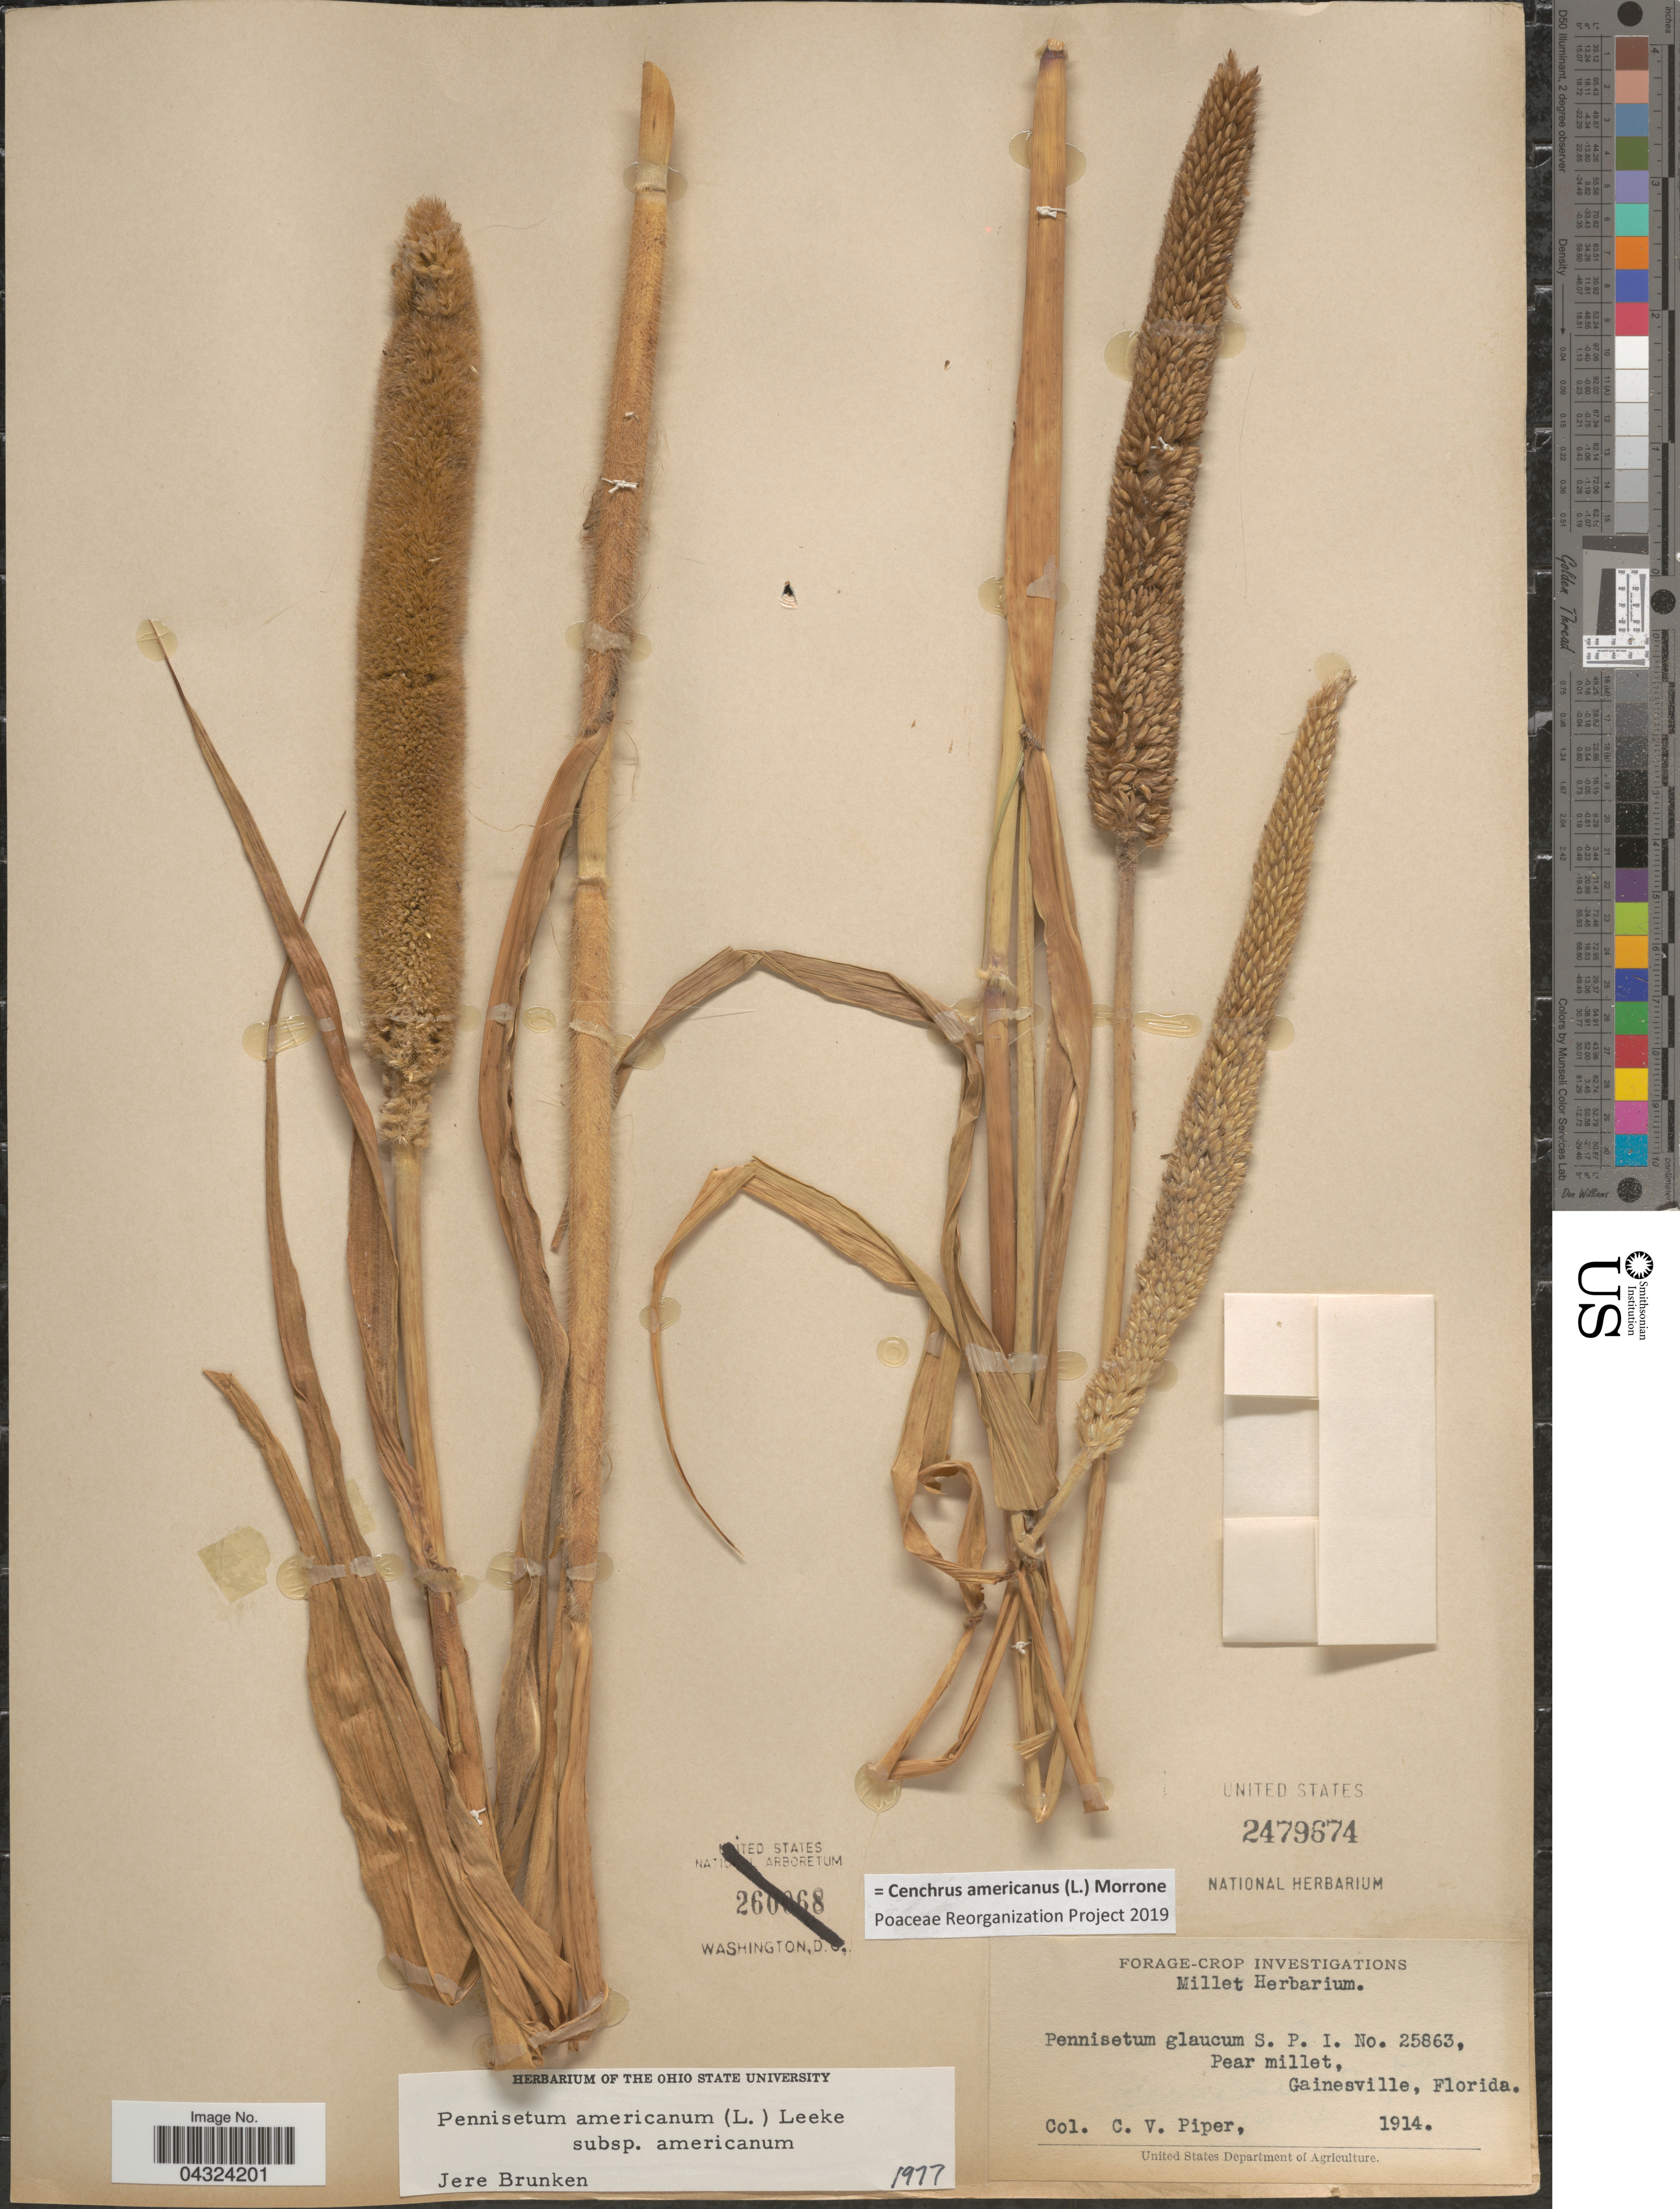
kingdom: Plantae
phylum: Tracheophyta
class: Liliopsida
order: Poales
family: Poaceae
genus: Cenchrus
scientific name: Cenchrus americanus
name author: (L.) Morrone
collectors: C. V. Piper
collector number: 25863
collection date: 1914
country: United States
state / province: Florida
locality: Pear millet, Gainesville.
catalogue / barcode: US 2479674